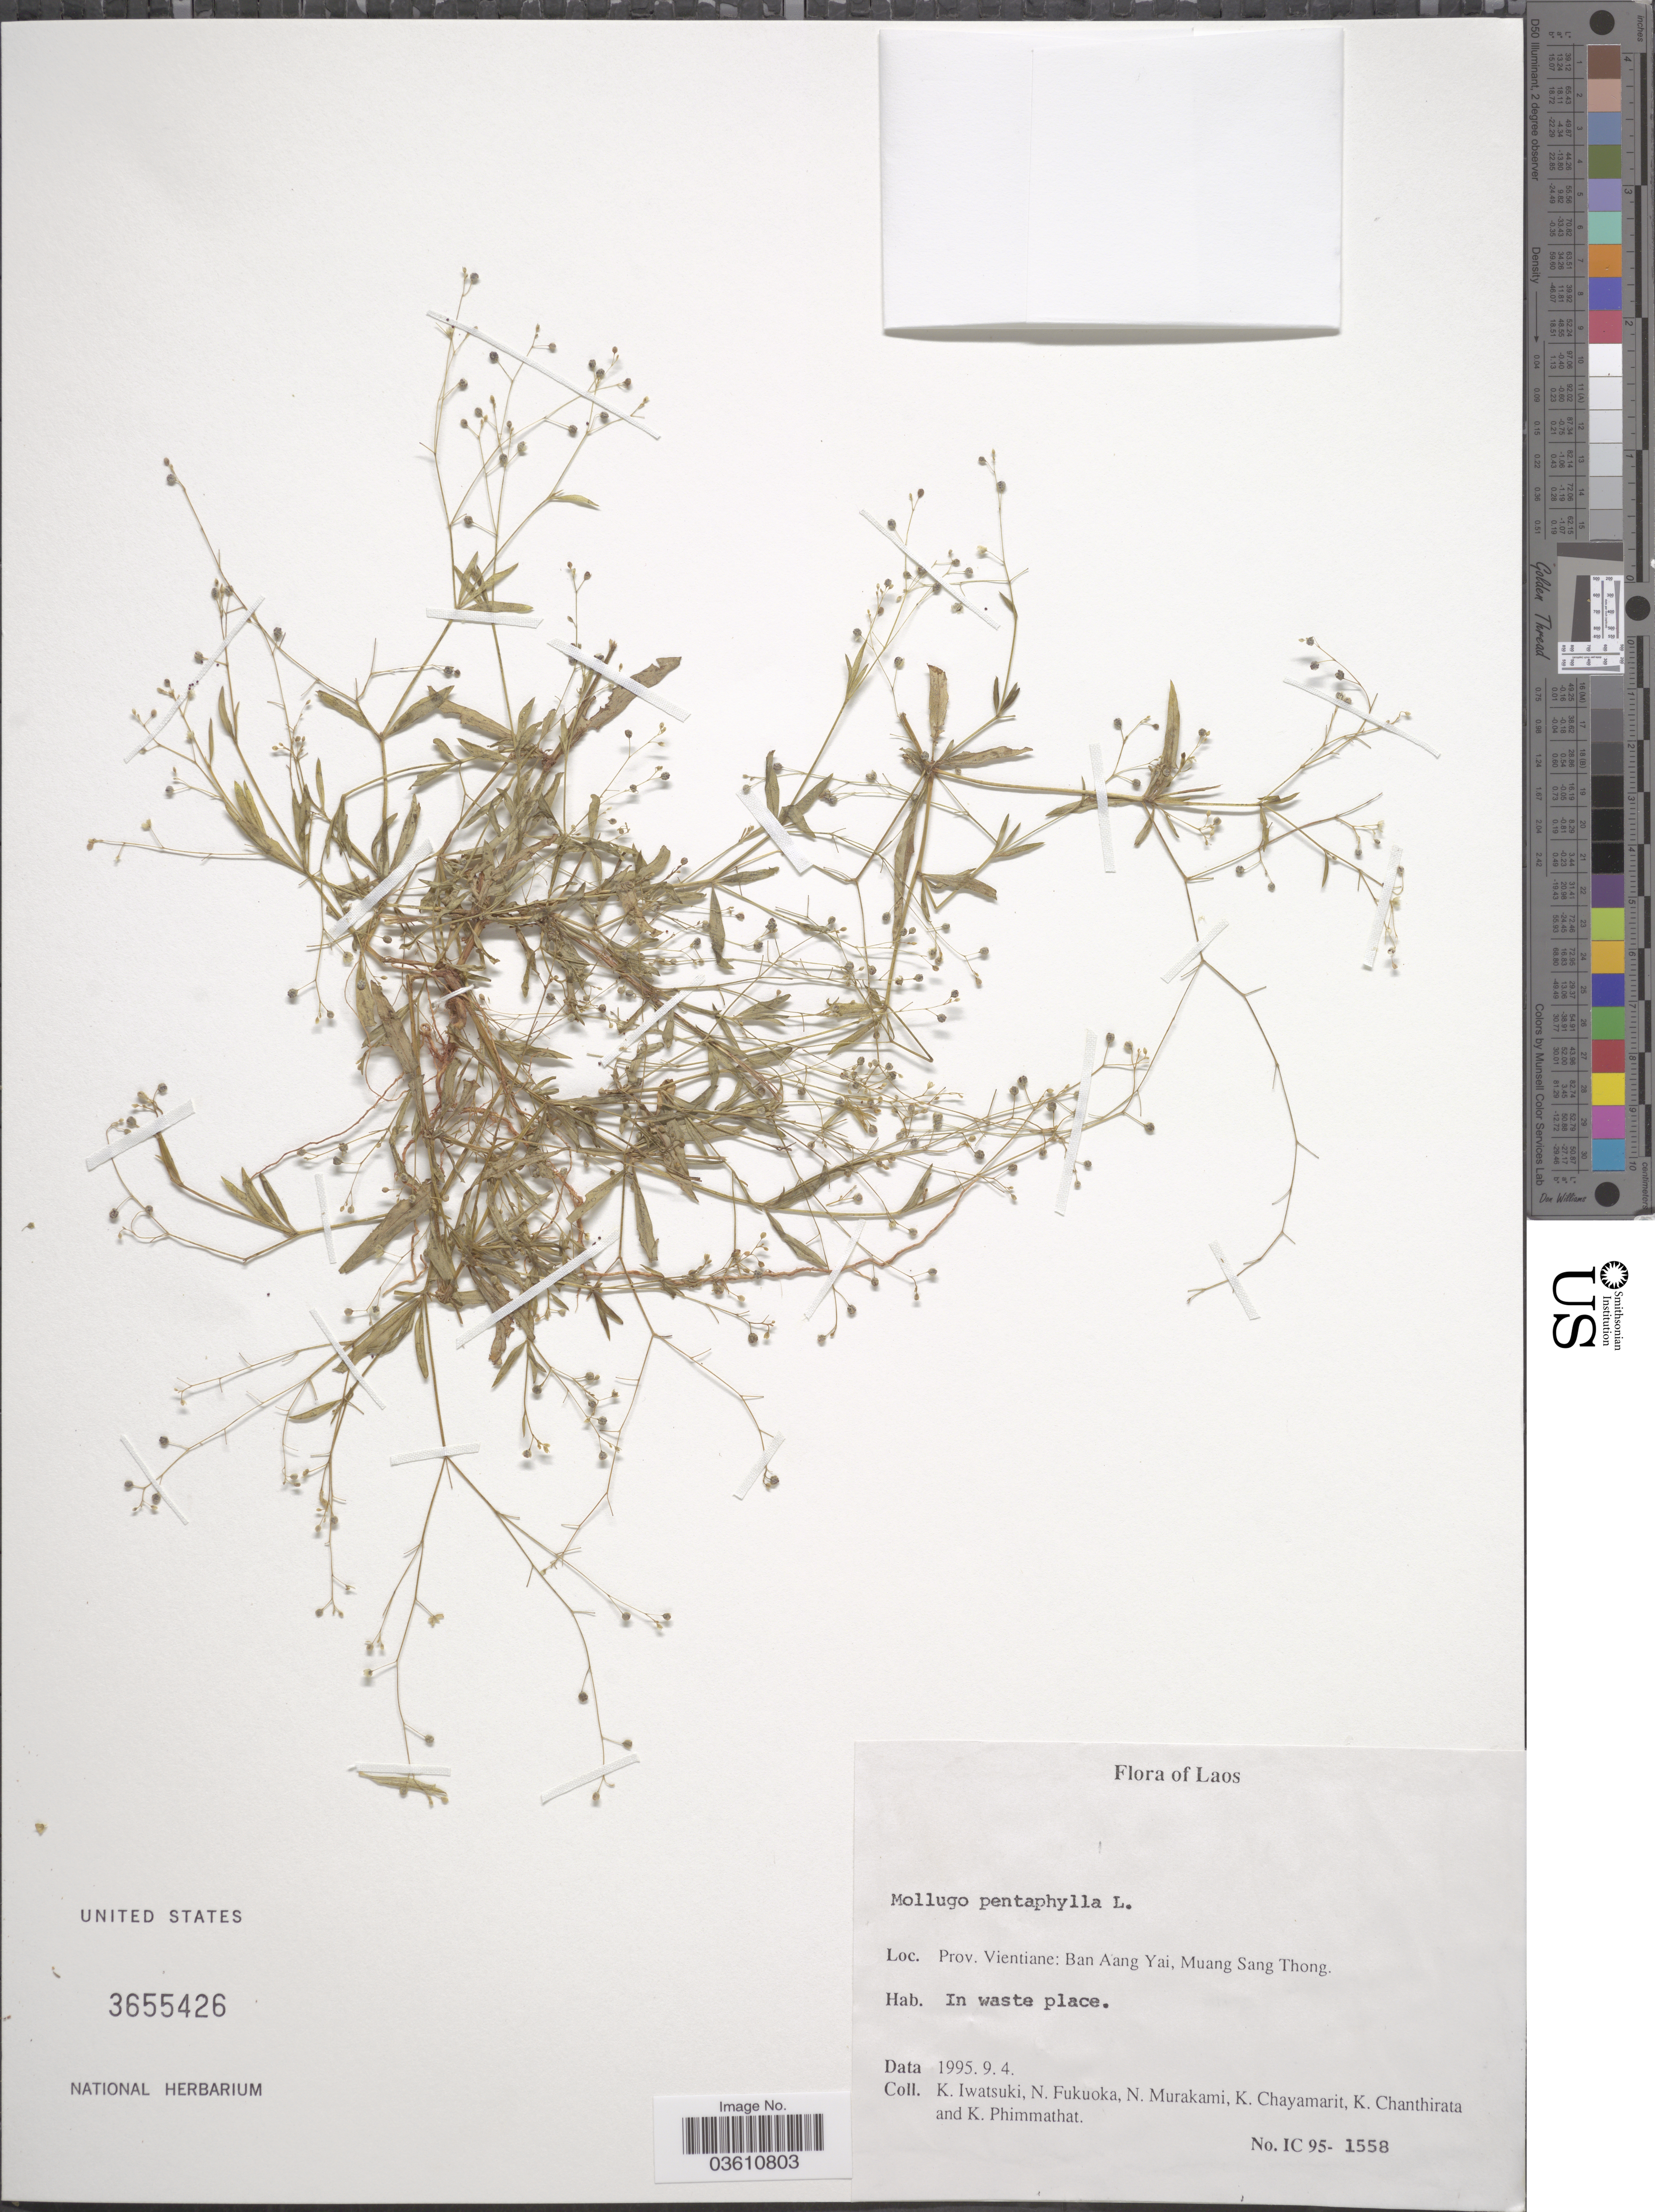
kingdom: Plantae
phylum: Tracheophyta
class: Magnoliopsida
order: Caryophyllales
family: Molluginaceae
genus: Trigastrotheca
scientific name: Trigastrotheca pentaphylla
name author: (L.) Thulin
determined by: Strong, Mark T., (BOT), Smithsonian Institution - National Museum of Natural History (UNITED STATES)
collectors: K. Iwatsuki, N. Fukuoka, N. Murakami, K. Chayamarit & et al.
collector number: IC 95- 1558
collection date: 1995-09-04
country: Laos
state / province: Viangchan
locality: Prov. Vientiane: Ban Aang Yai, Muang sang Thong.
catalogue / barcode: US 3655426